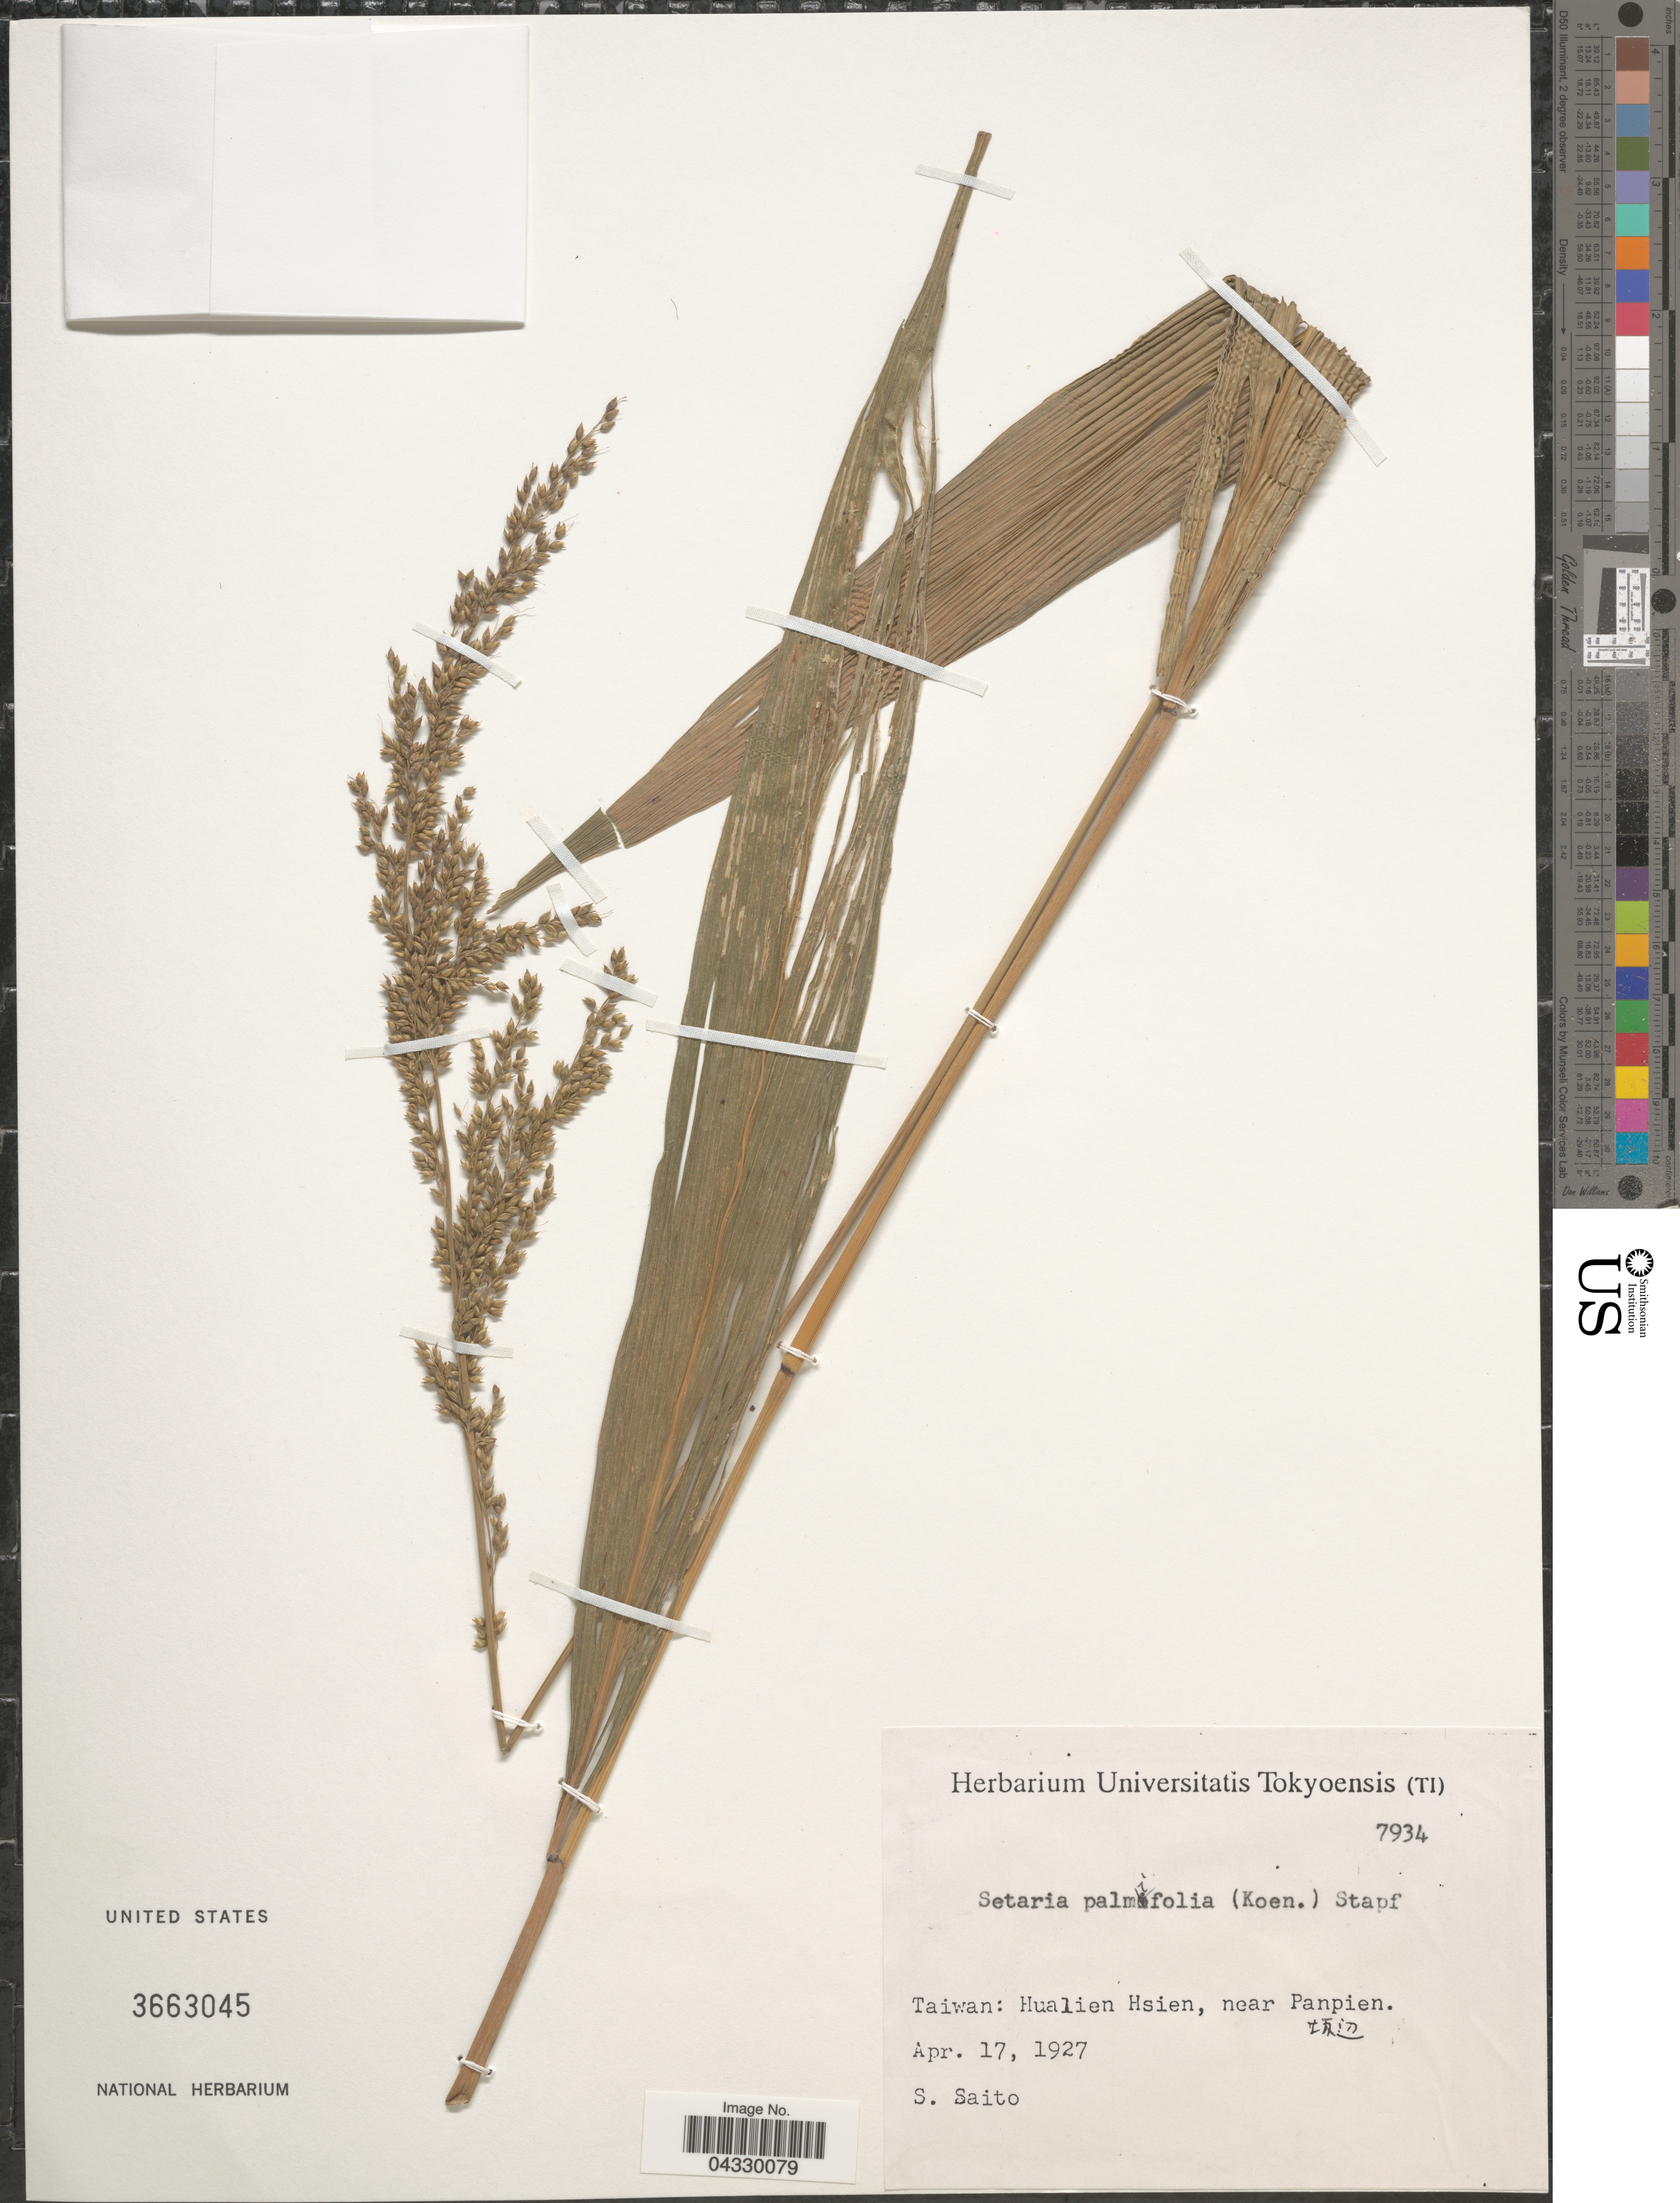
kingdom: Plantae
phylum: Tracheophyta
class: Liliopsida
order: Poales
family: Poaceae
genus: Setaria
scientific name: Setaria palmifolia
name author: (J. Koenig) Stapf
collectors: S. Saito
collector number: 7934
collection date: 1927-04-17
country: Taiwan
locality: Hualien Hsien, near Panpien.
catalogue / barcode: US 3663045